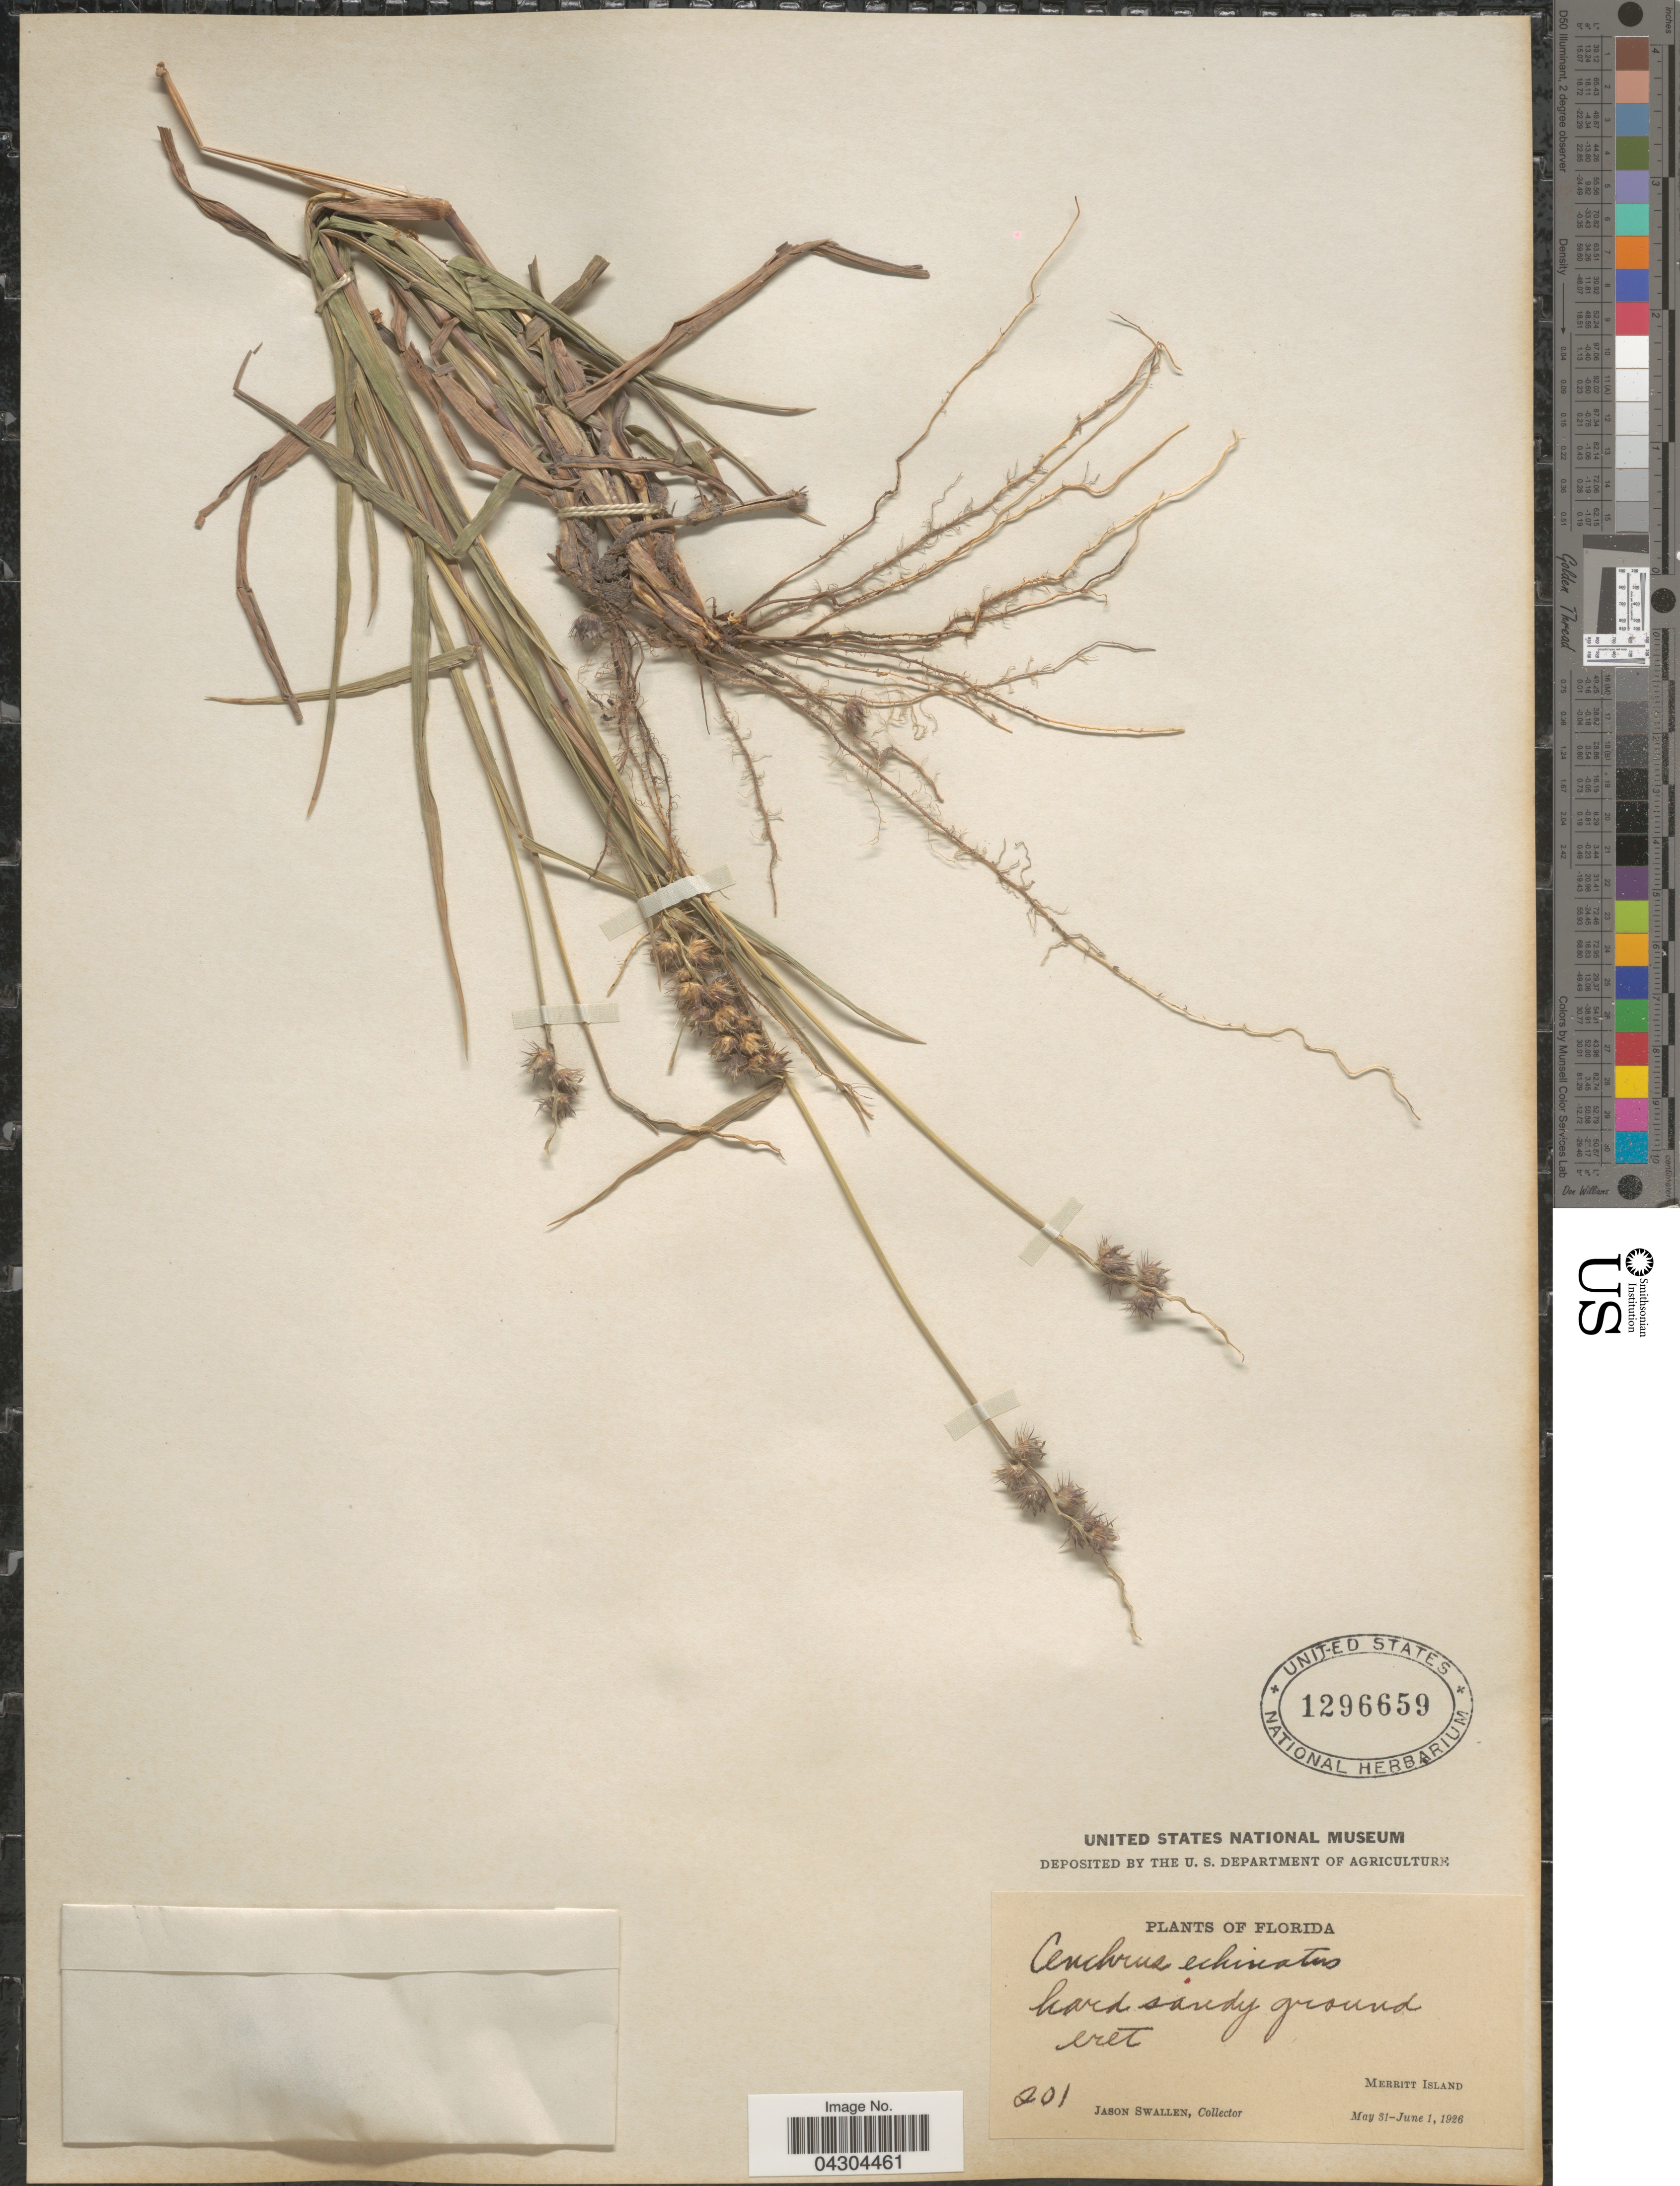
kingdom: Plantae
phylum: Tracheophyta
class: Liliopsida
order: Poales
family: Poaceae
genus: Cenchrus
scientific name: Cenchrus echinatus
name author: L.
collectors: J. R. Swallen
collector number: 201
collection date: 1926-05-31/1926-06-01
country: United States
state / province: Florida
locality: Hard sandy ground. Merritt Island.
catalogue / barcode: US 1296659